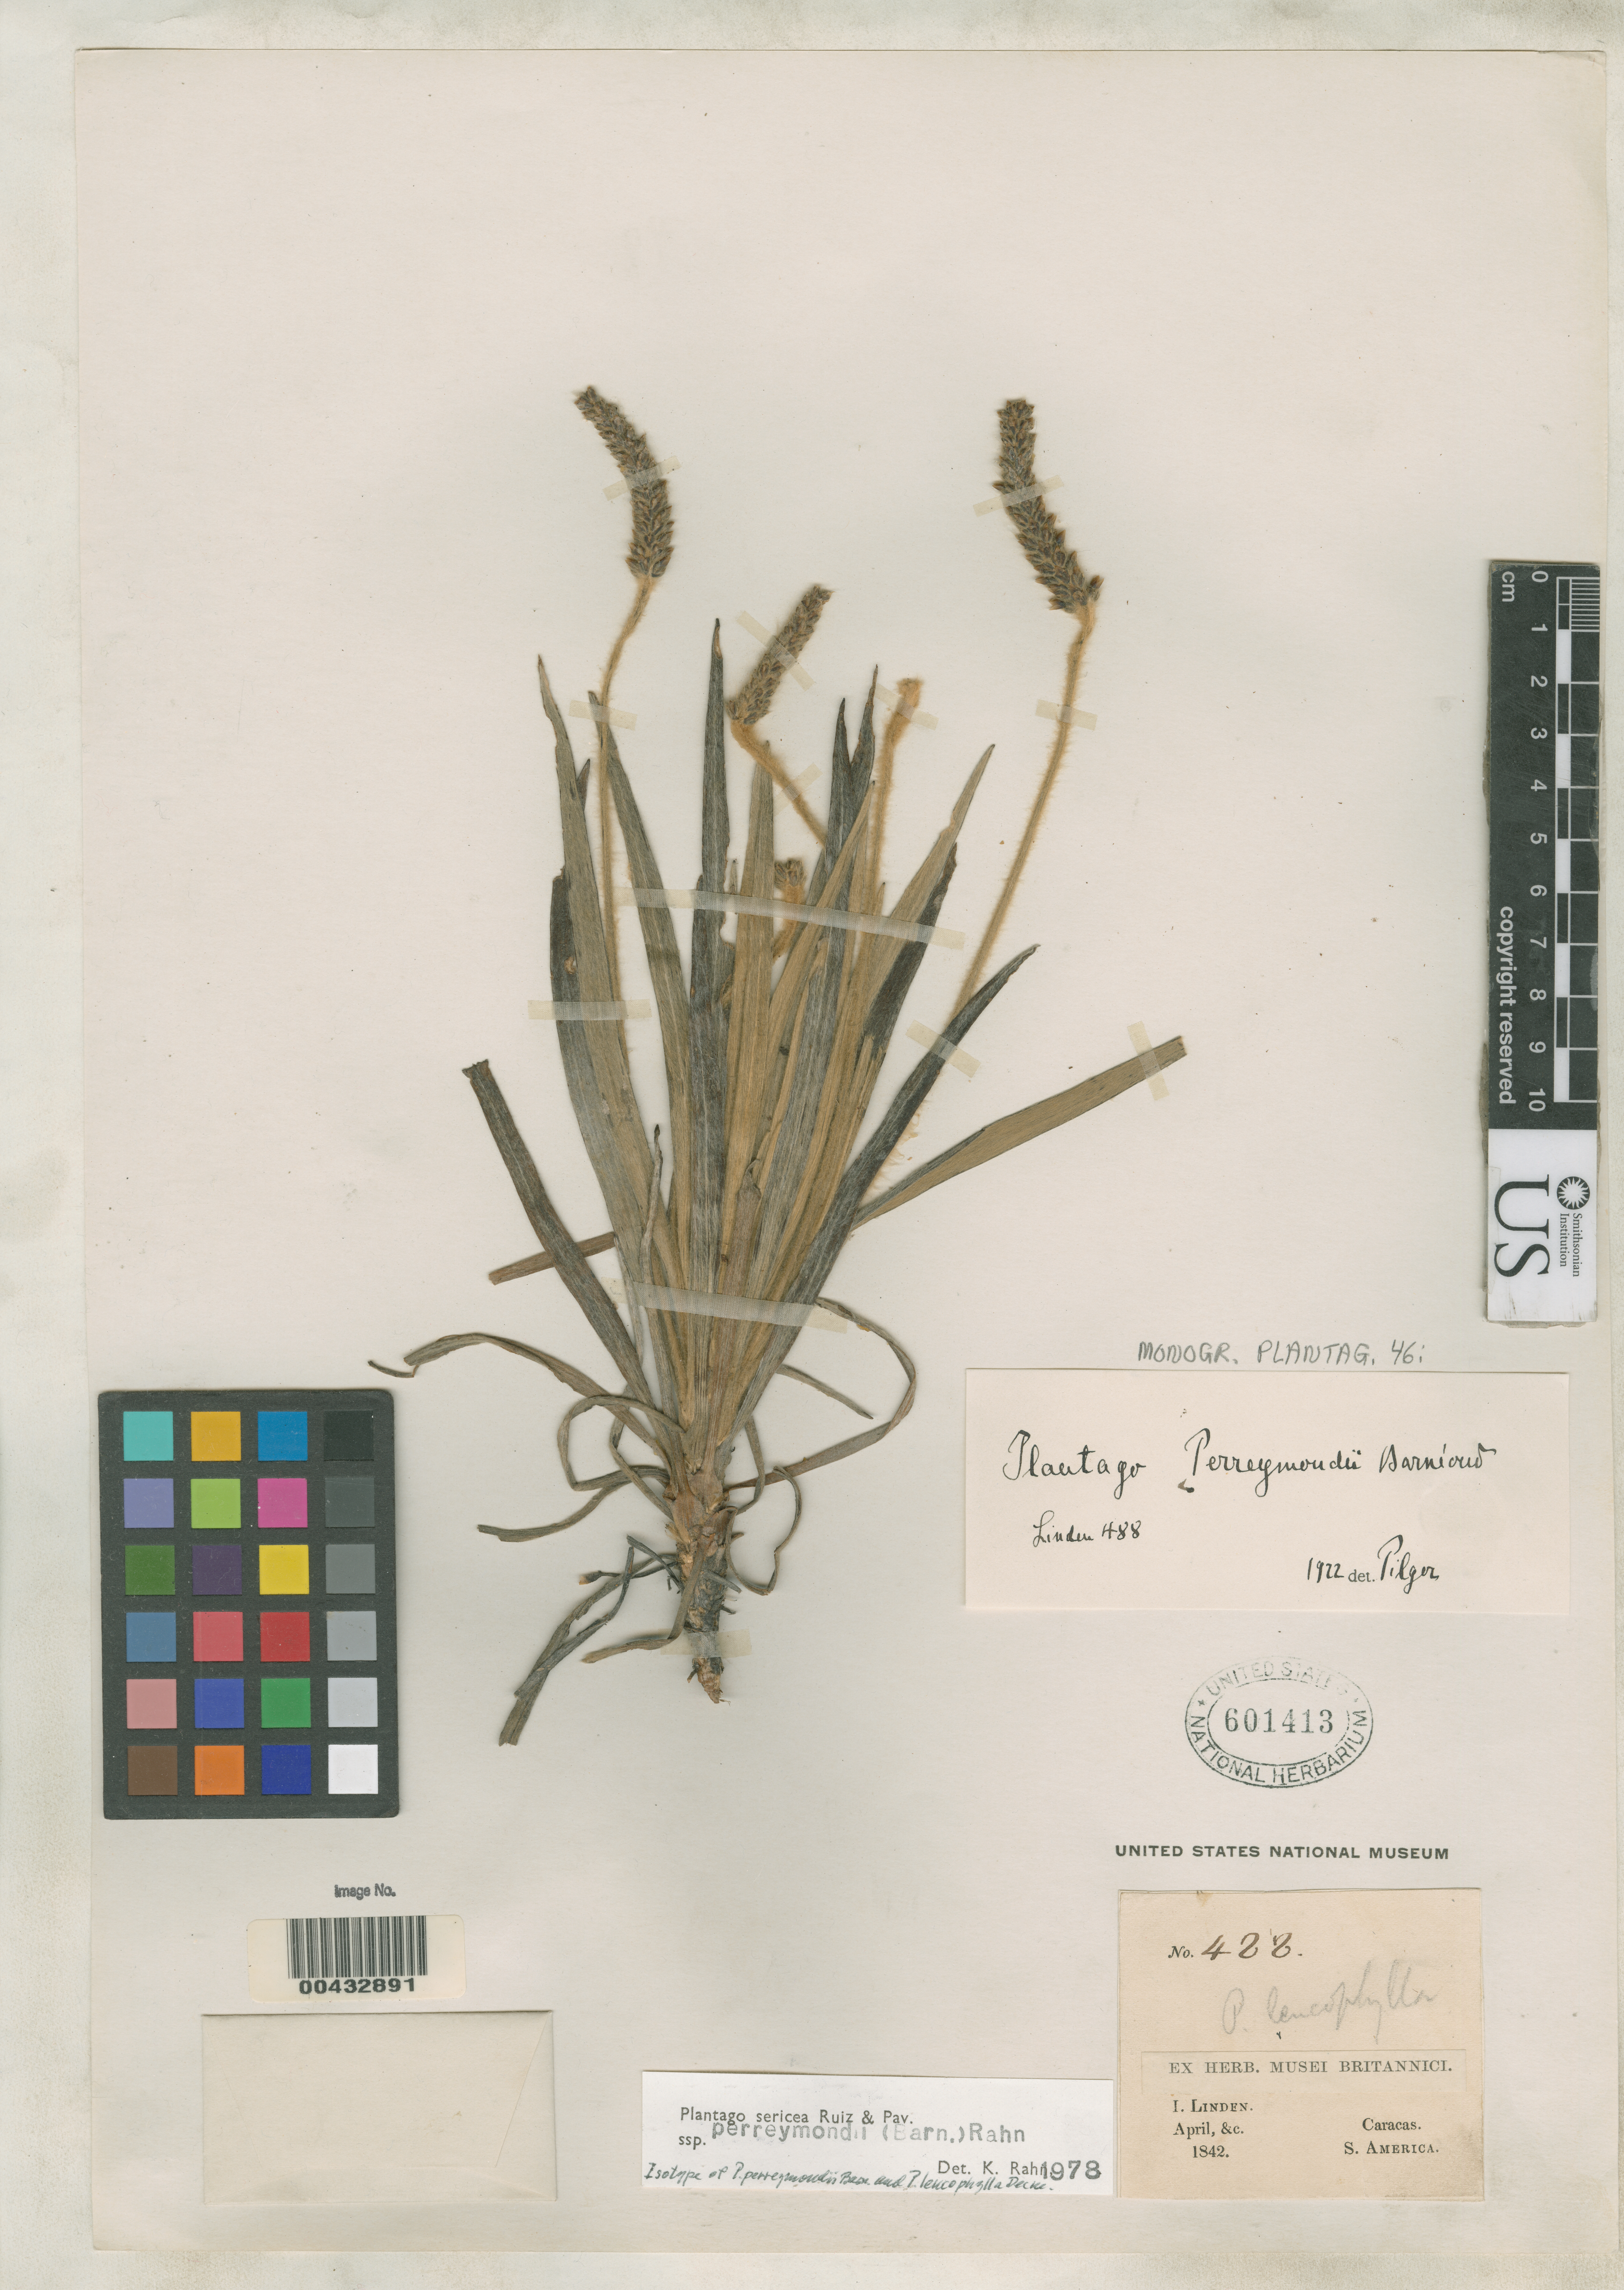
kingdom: Plantae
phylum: Tracheophyta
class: Magnoliopsida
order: Lamiales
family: Plantaginaceae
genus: Plantago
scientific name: Plantago perreymondii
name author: Barnéoud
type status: Isotype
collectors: J. Linden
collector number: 488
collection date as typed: Apr 1842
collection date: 1842-04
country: Venezuela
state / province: Distrito Federal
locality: Caracas.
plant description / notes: Decne. accepted both names, apparently considered Linden 488 to be a mixed collection of 2 distinct taxa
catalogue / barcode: US 601413